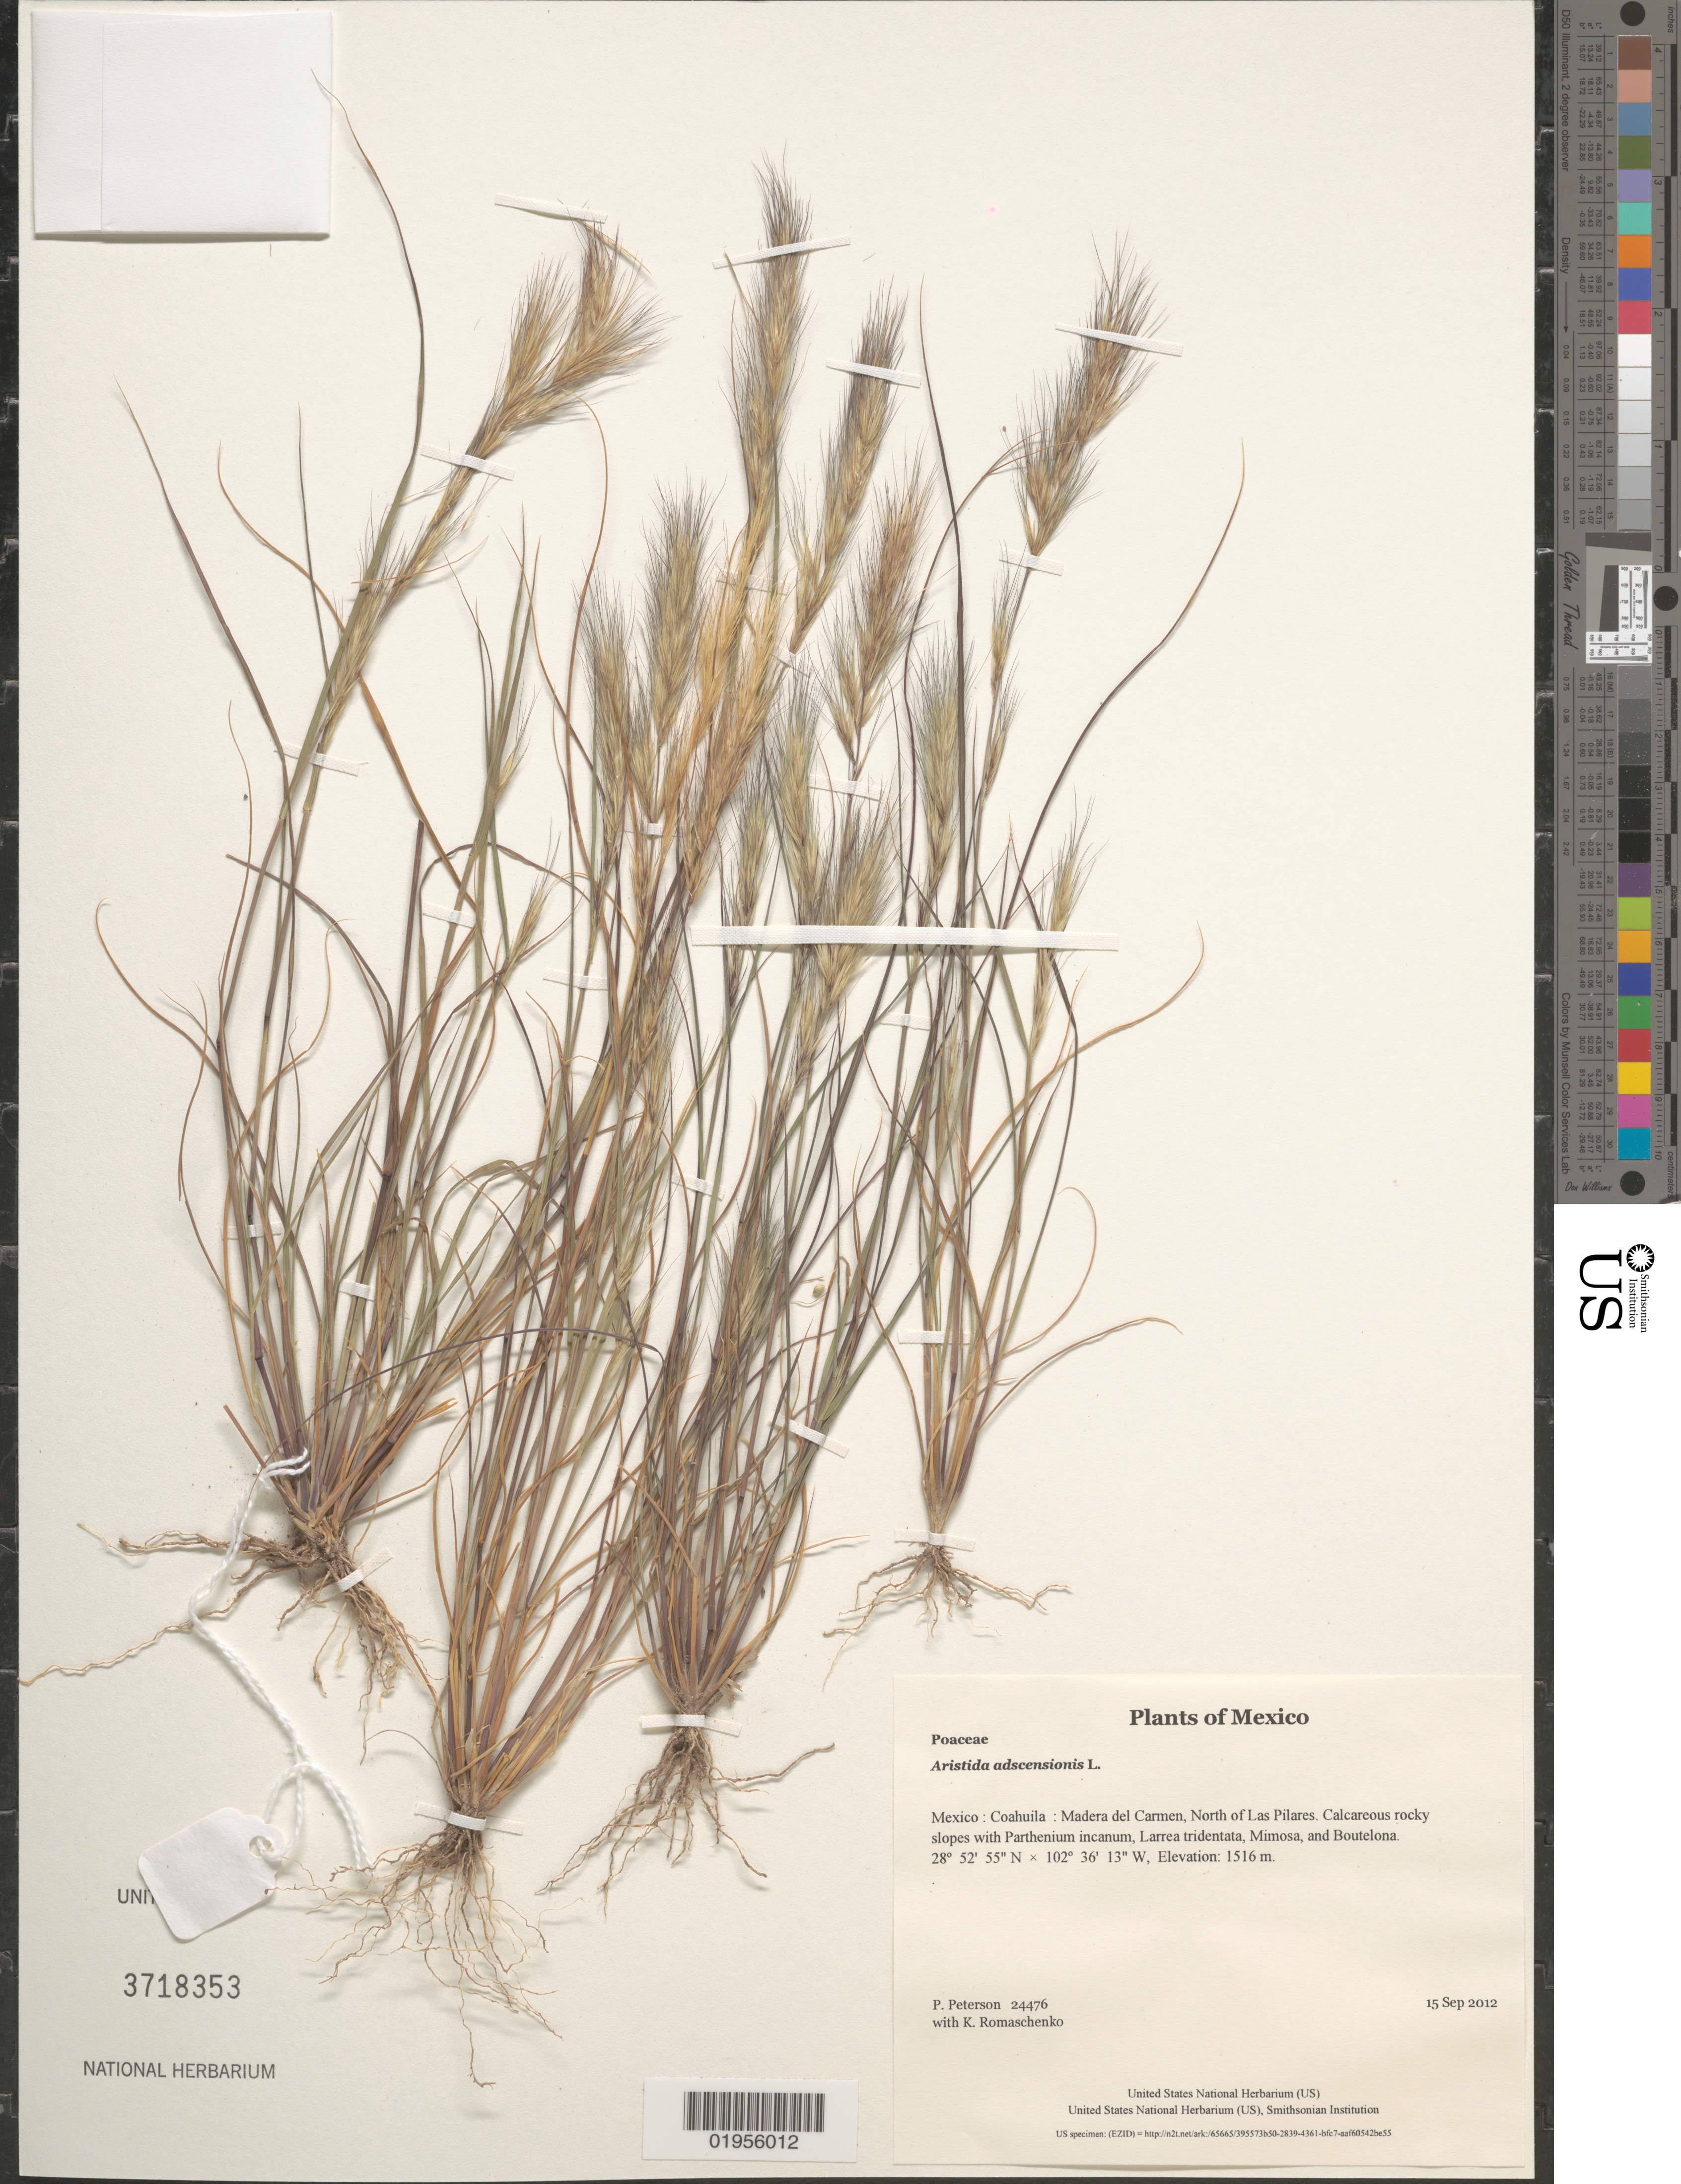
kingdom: Plantae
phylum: Tracheophyta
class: Liliopsida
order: Poales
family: Poaceae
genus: Aristida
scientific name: Aristida adscensionis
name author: L.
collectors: P. M. Peterson & K. Romaschenko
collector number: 24476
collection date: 2012-09-15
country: Mexico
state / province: Coahuila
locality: Madera del Carmen, North of Las Pilares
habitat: Calcareous rocky slopes with Parthenium incanum, Larrea tridentata, Mimosa, and Boutelona.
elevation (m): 1516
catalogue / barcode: US 3718353